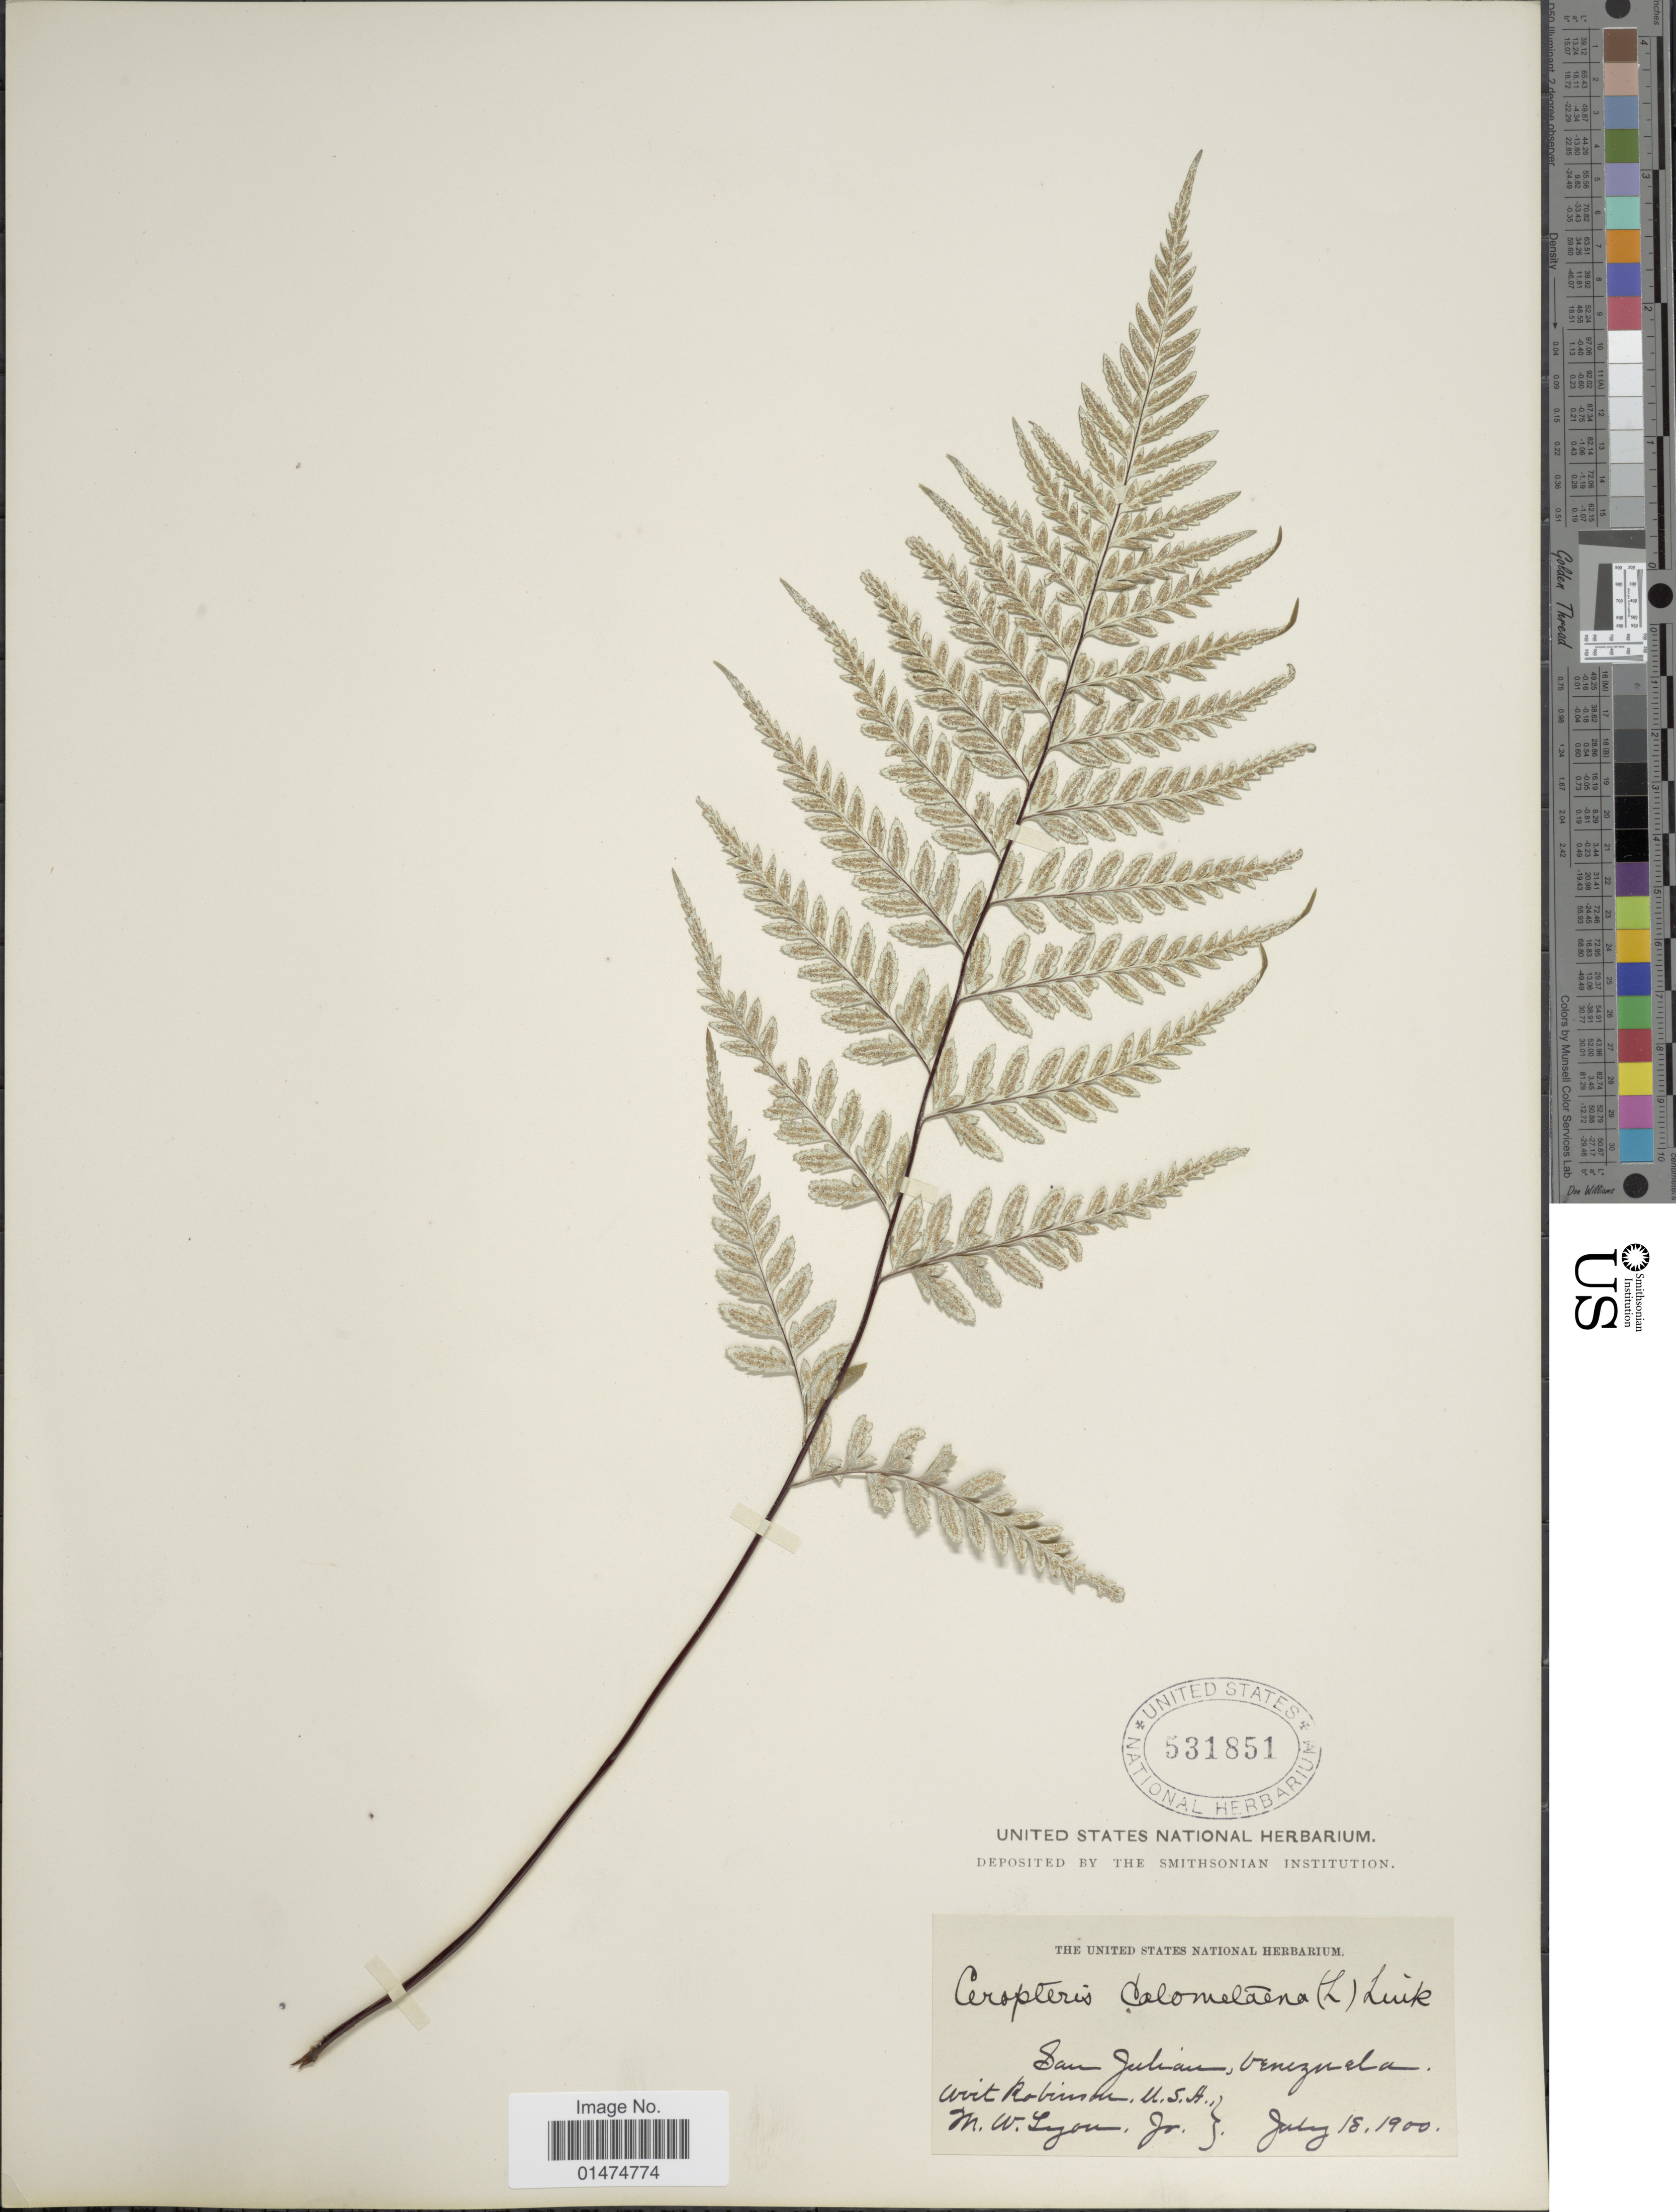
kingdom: Plantae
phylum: Tracheophyta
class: Polypodiopsida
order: Polypodiales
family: Pteridaceae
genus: Pityrogramma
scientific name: Pityrogramma calomelanos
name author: (L.) Link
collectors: M. Lyon Jr.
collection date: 1900-07-18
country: Venezuela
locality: San Julian.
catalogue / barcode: US 531851